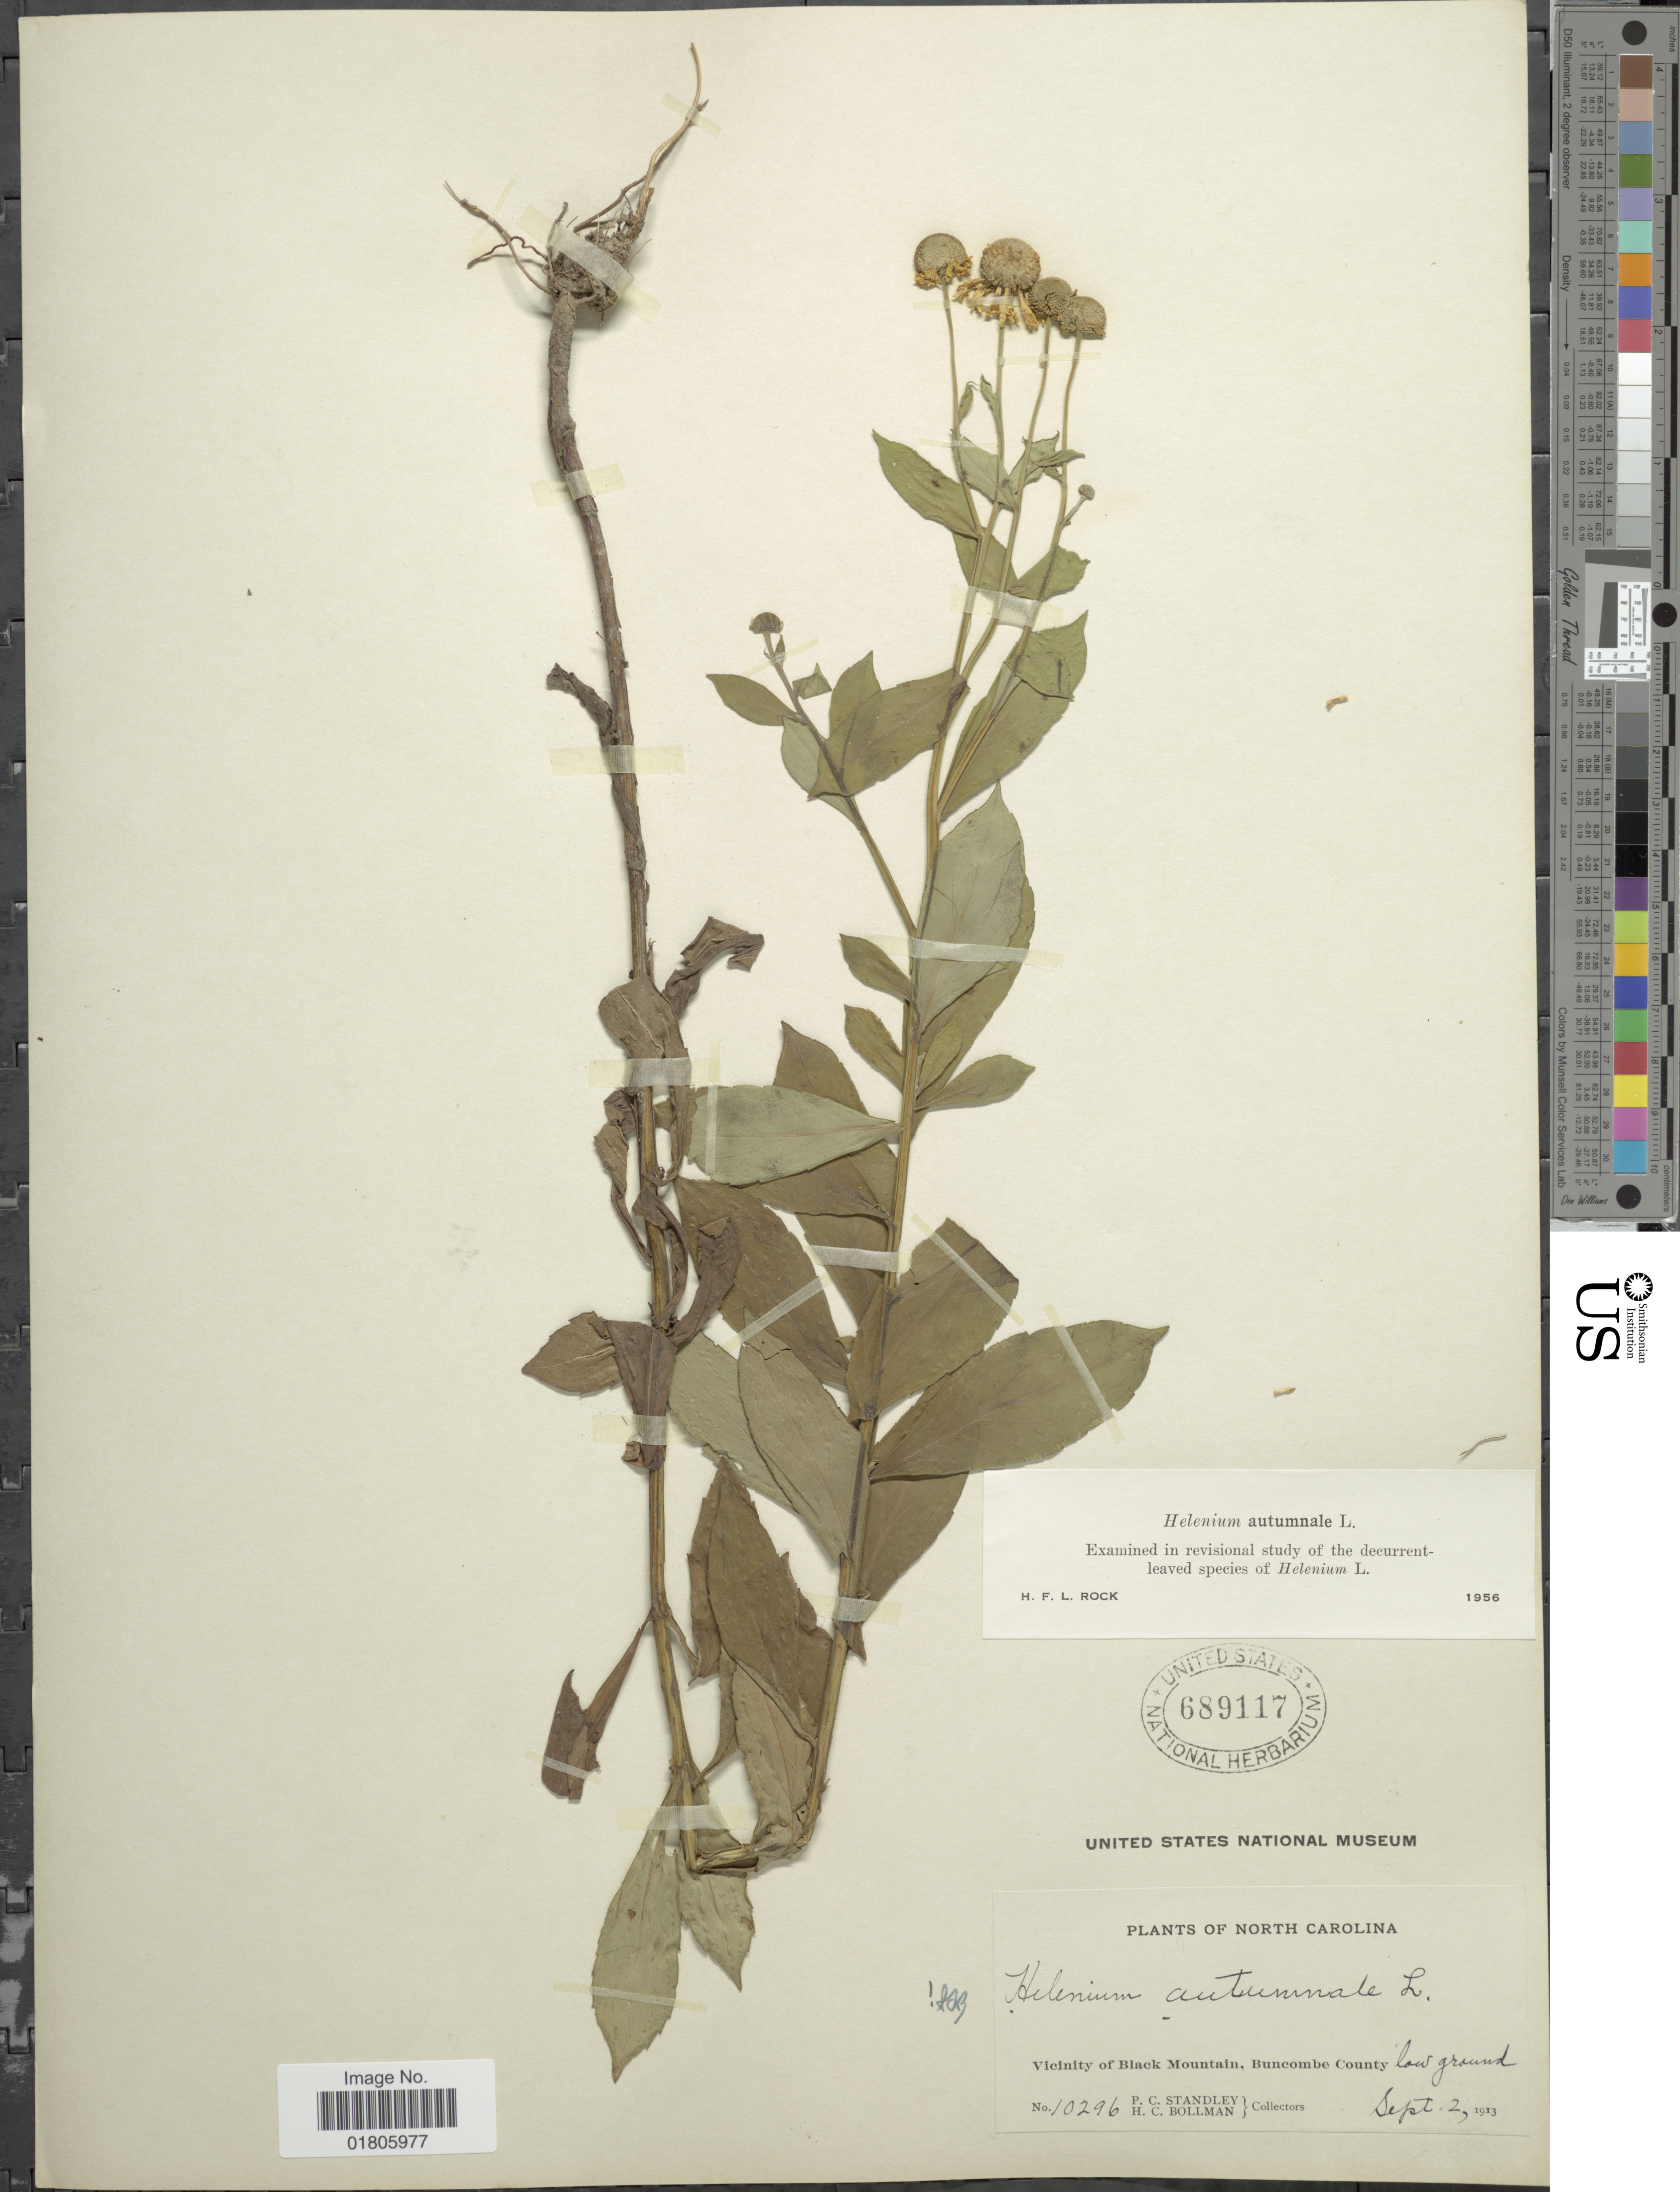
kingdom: Plantae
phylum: Tracheophyta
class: Magnoliopsida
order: Asterales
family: Asteraceae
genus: Helenium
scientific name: Helenium autumnale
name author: L.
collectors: P. C. Standley & H. C. Bollman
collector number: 10296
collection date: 1913-09-02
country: United States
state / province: North Carolina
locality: Vicinity of Black Mountains, Bruncombe County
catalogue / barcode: US 689117